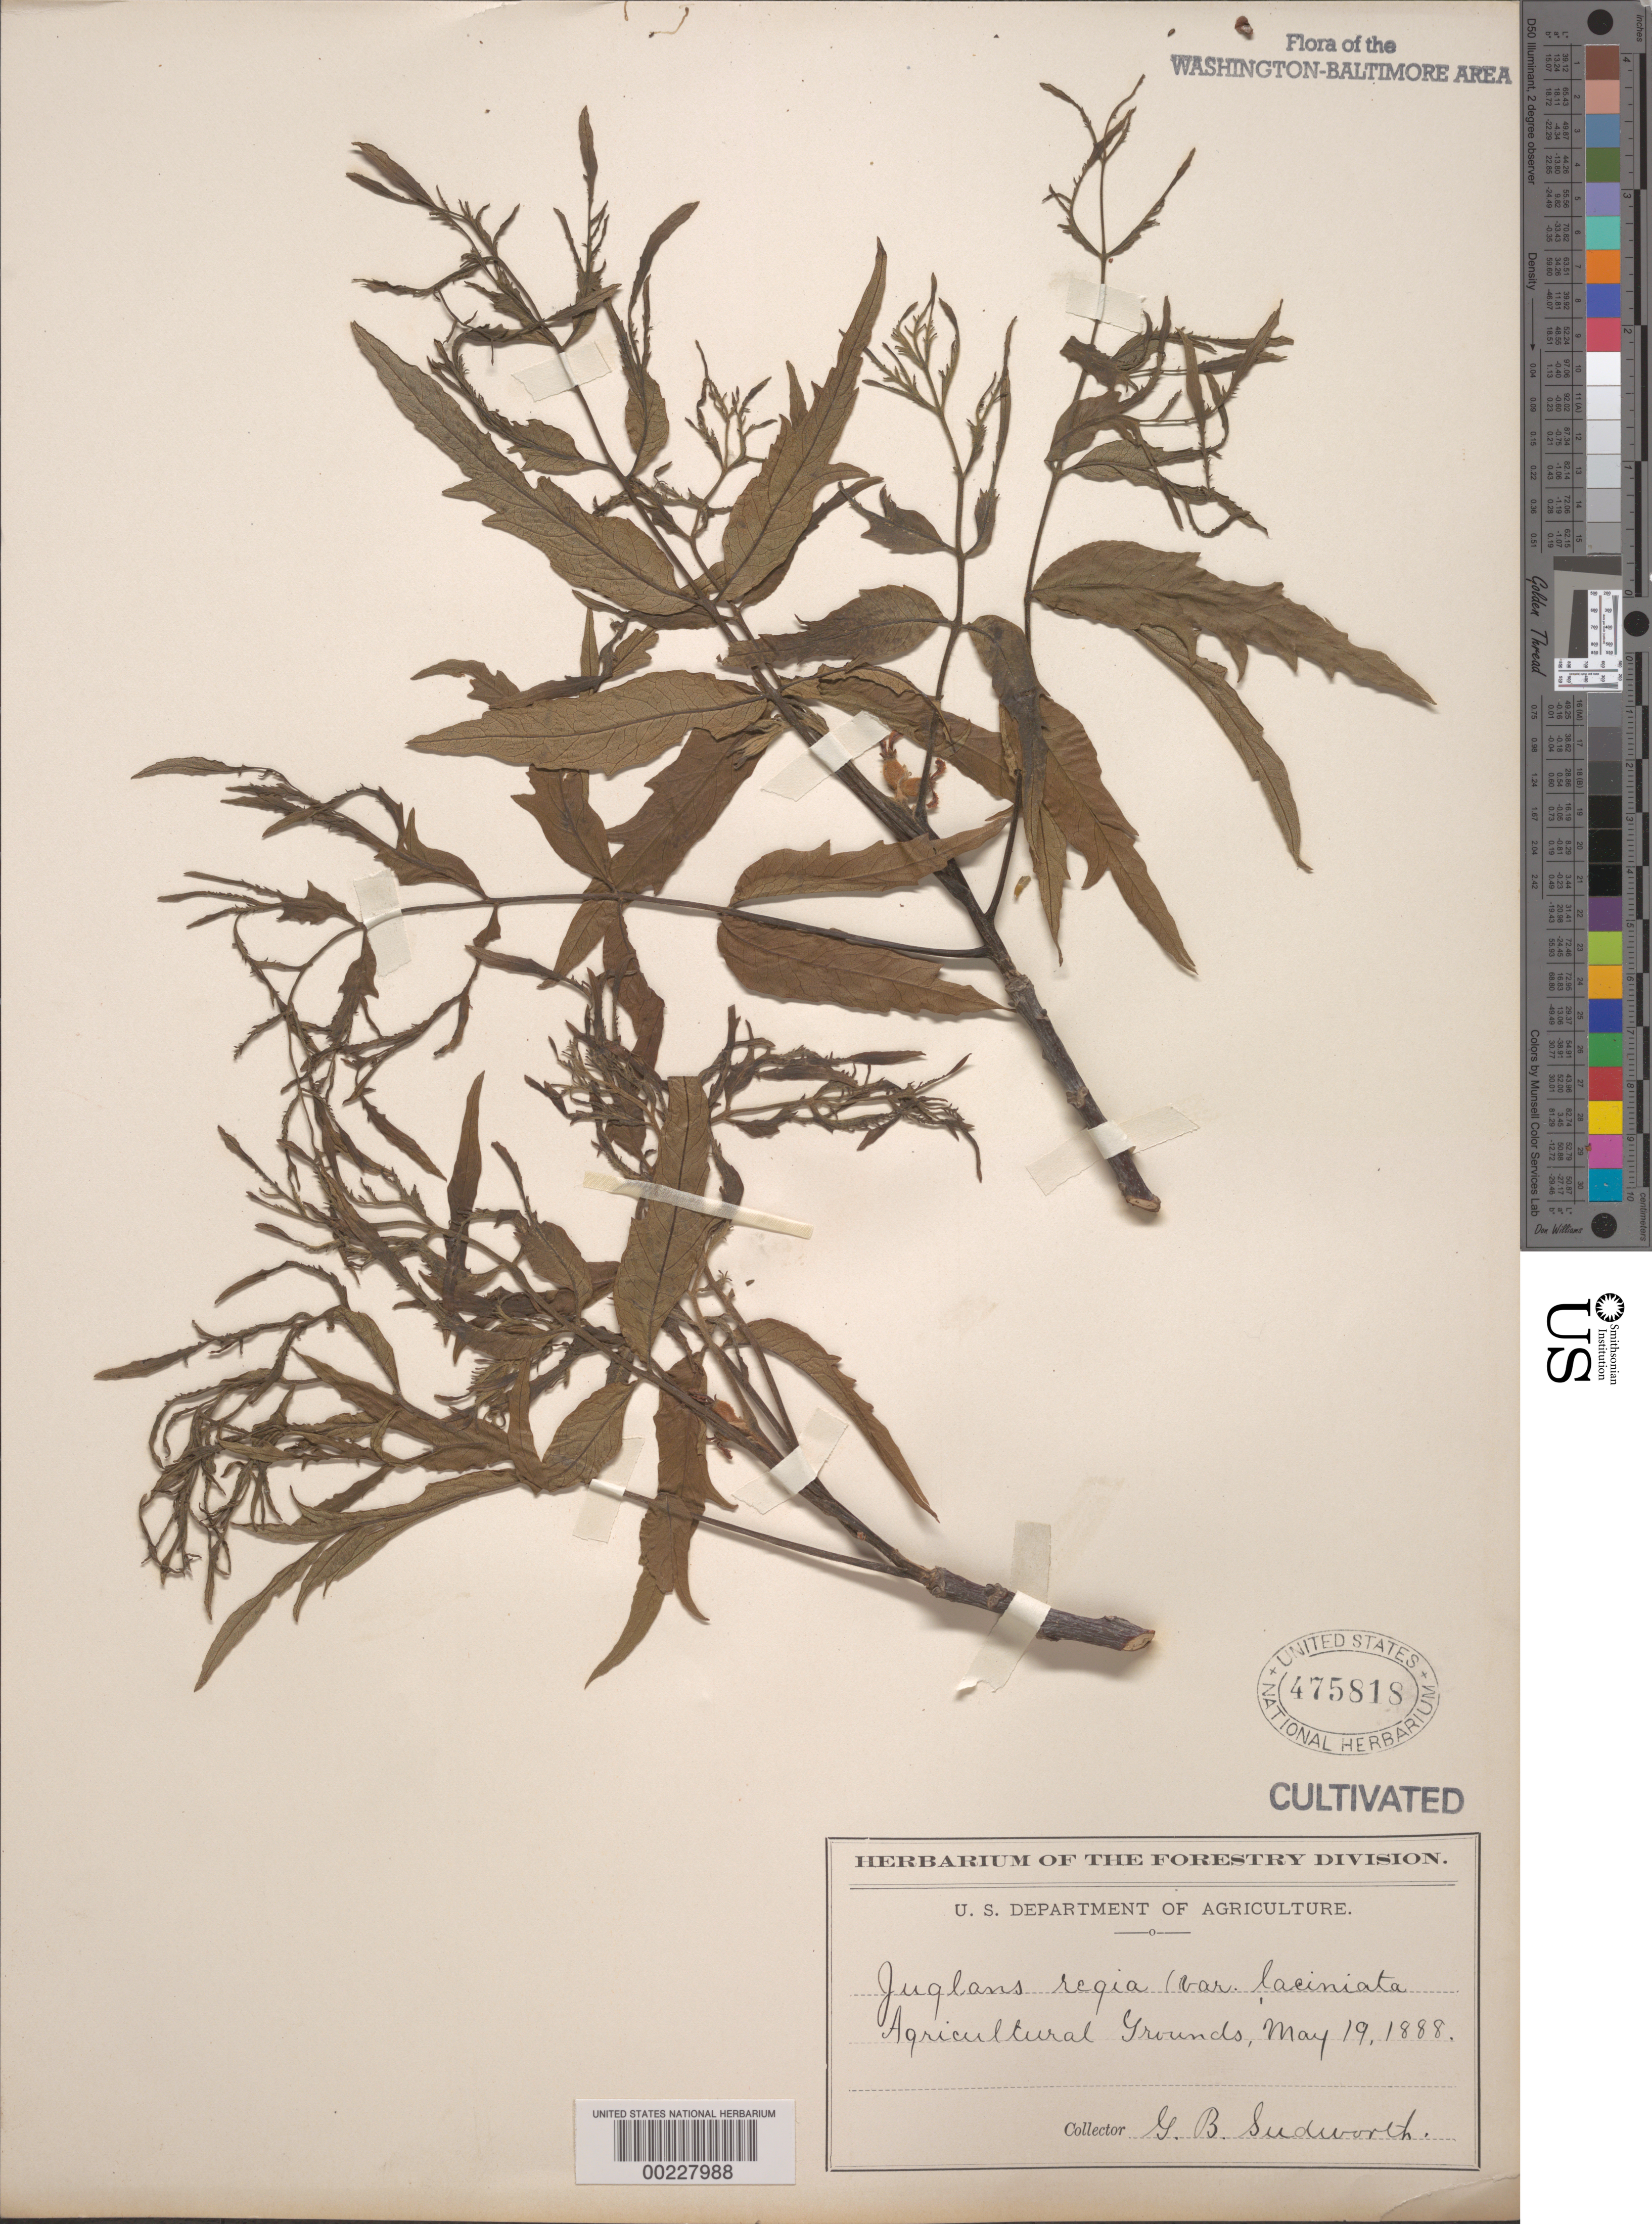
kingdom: Plantae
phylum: Tracheophyta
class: Magnoliopsida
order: Fagales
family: Juglandaceae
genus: Juglans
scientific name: Juglans regia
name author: L.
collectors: G. B. Sudworth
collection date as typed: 19 May 1888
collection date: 1888-05-19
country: United States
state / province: District of Columbia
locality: Agricultural grounds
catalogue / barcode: US 475818